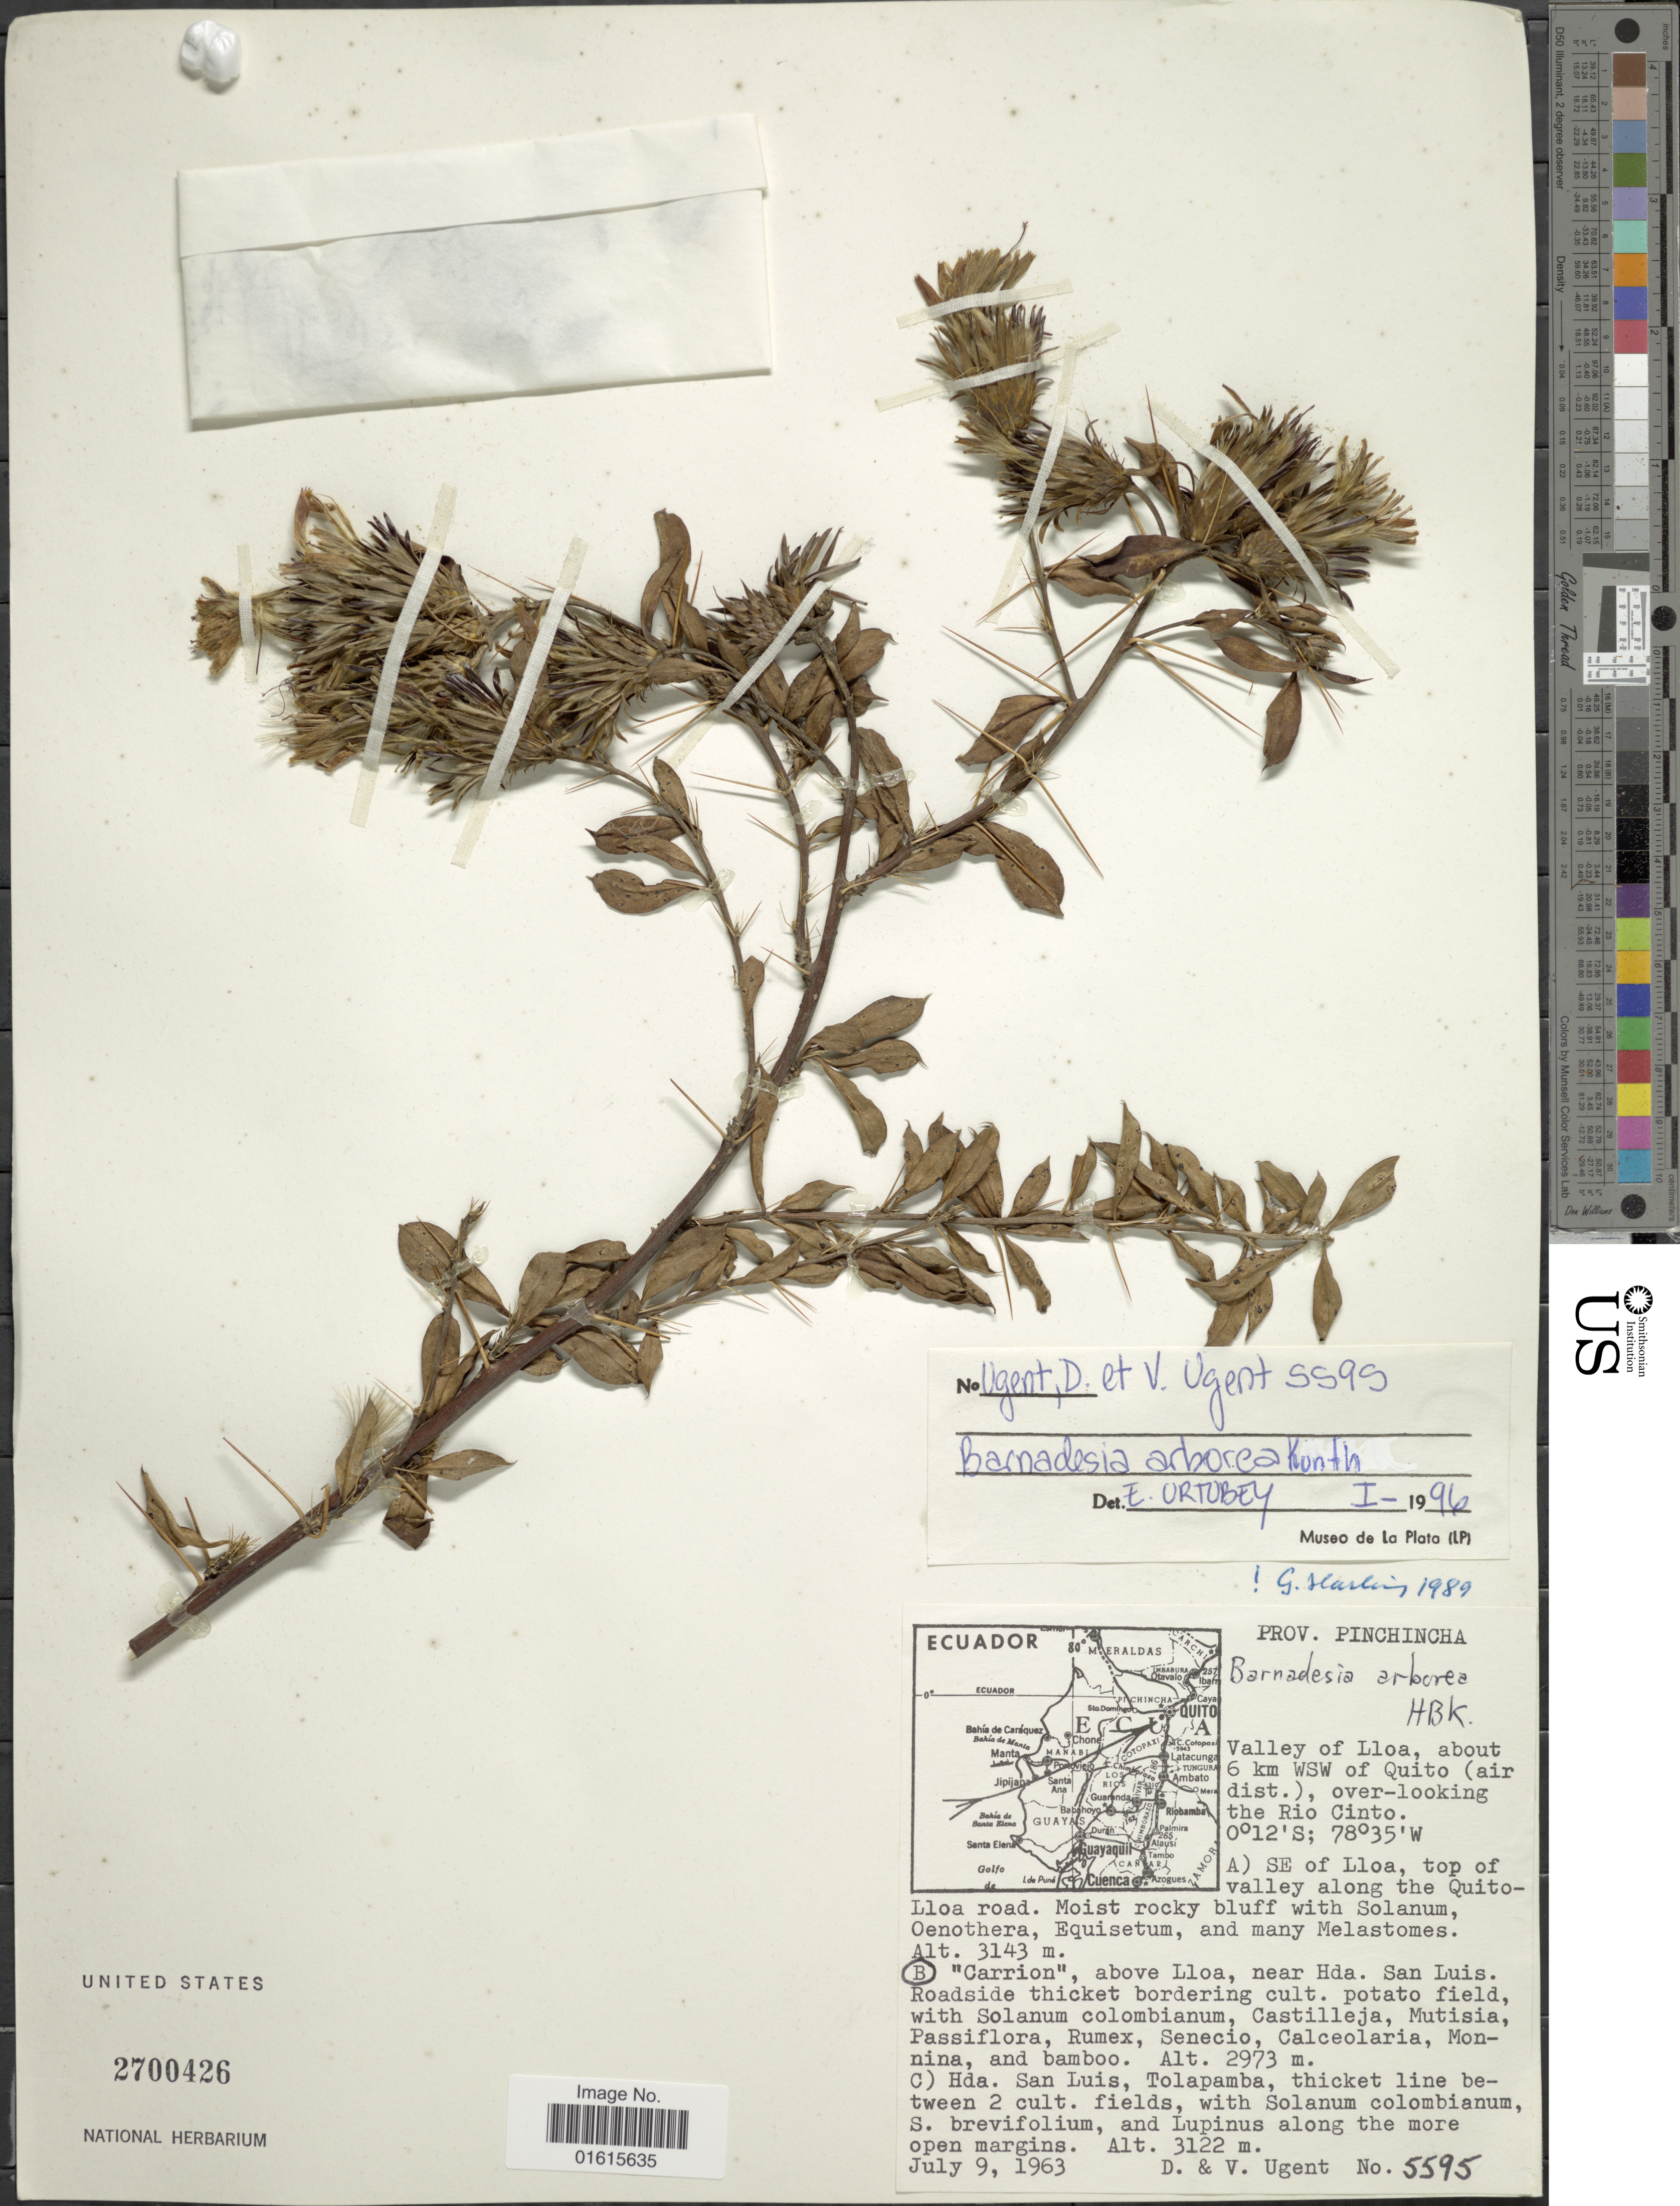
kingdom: Plantae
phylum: Tracheophyta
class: Magnoliopsida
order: Asterales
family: Asteraceae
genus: Barnadesia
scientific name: Barnadesia arborea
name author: Kunth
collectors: D. Ugent & V. Ugent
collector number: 5595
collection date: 1963-07-09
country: Ecuador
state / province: Pichincha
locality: Valley of Lloa, about 6 km WSW of Quito (air distr), over looking the Rio Cinto. "Carrion". above Lloa, near Hda. San Luis.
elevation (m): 2973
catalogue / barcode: US 2700426